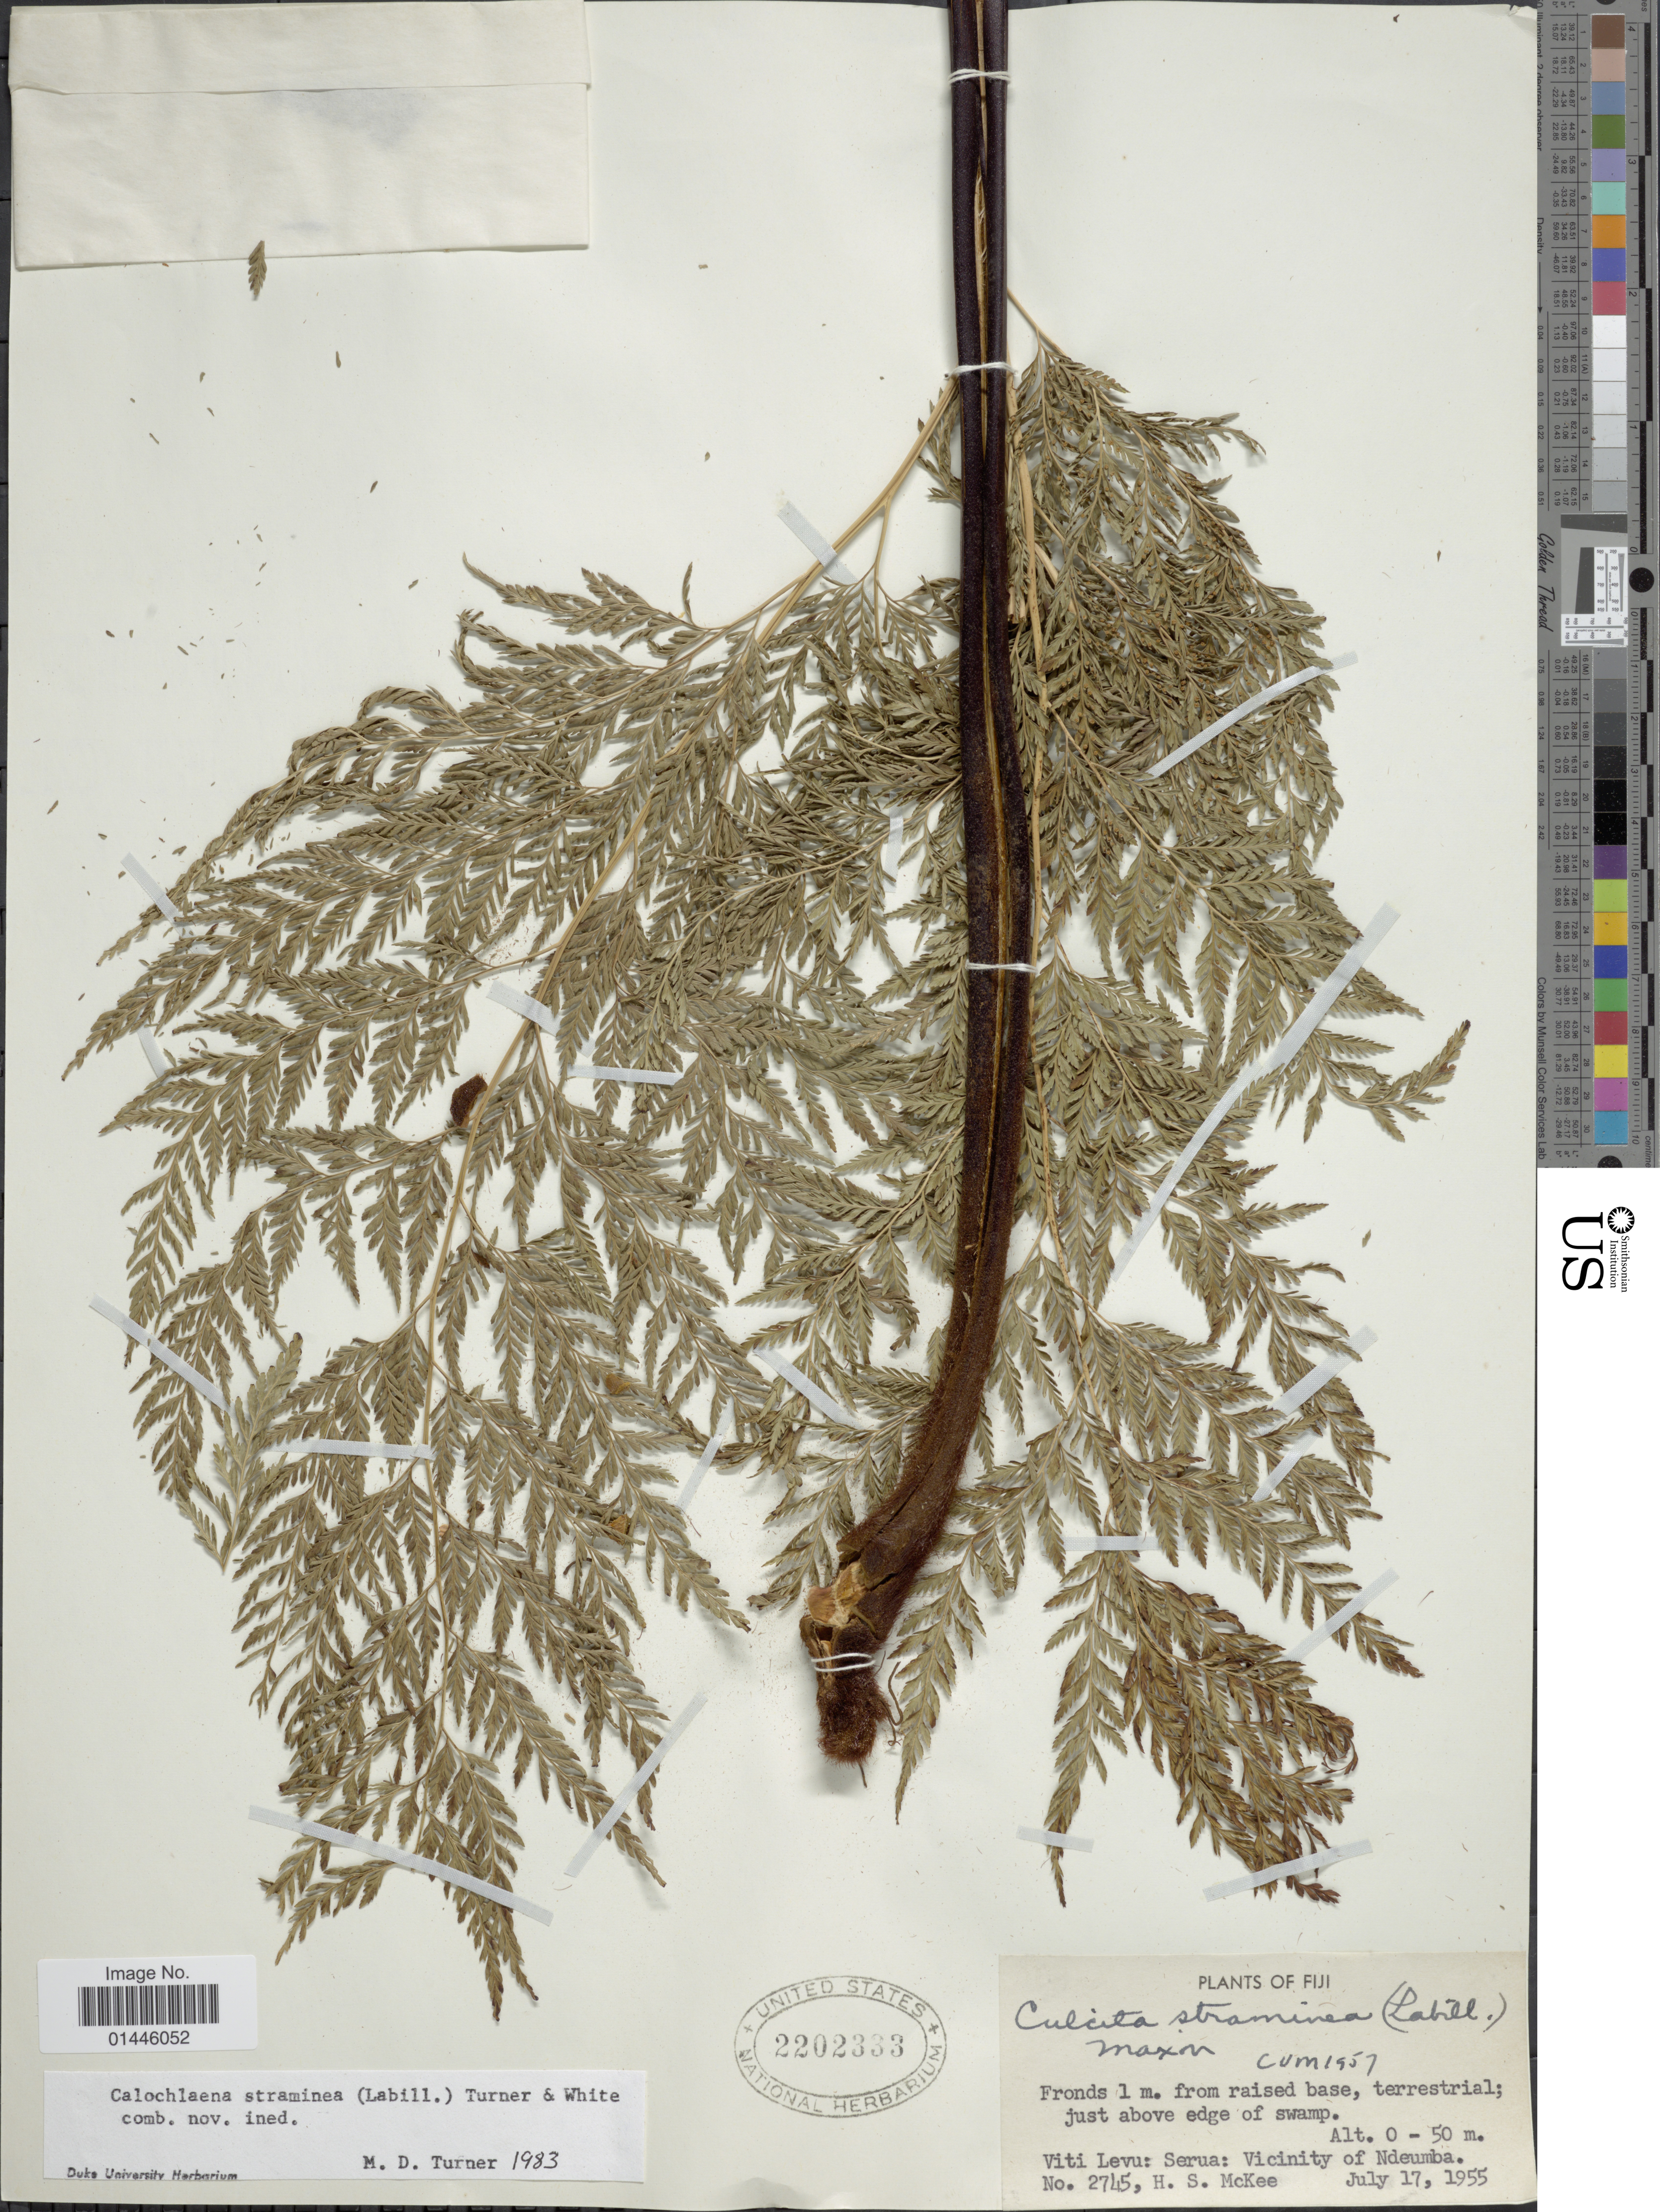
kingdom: Plantae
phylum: Tracheophyta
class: Polypodiopsida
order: Cyatheales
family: Dicksoniaceae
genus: Calochlaena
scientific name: Calochlaena straminea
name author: (Labill.) M.D. Turner & R.A. White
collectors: H. S. McKee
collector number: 2745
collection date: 1955-07-17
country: Fiji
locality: Viti Levu: Serua: Vicinity of Ndeumba, just above edge of swamp.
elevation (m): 0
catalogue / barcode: US 2202333